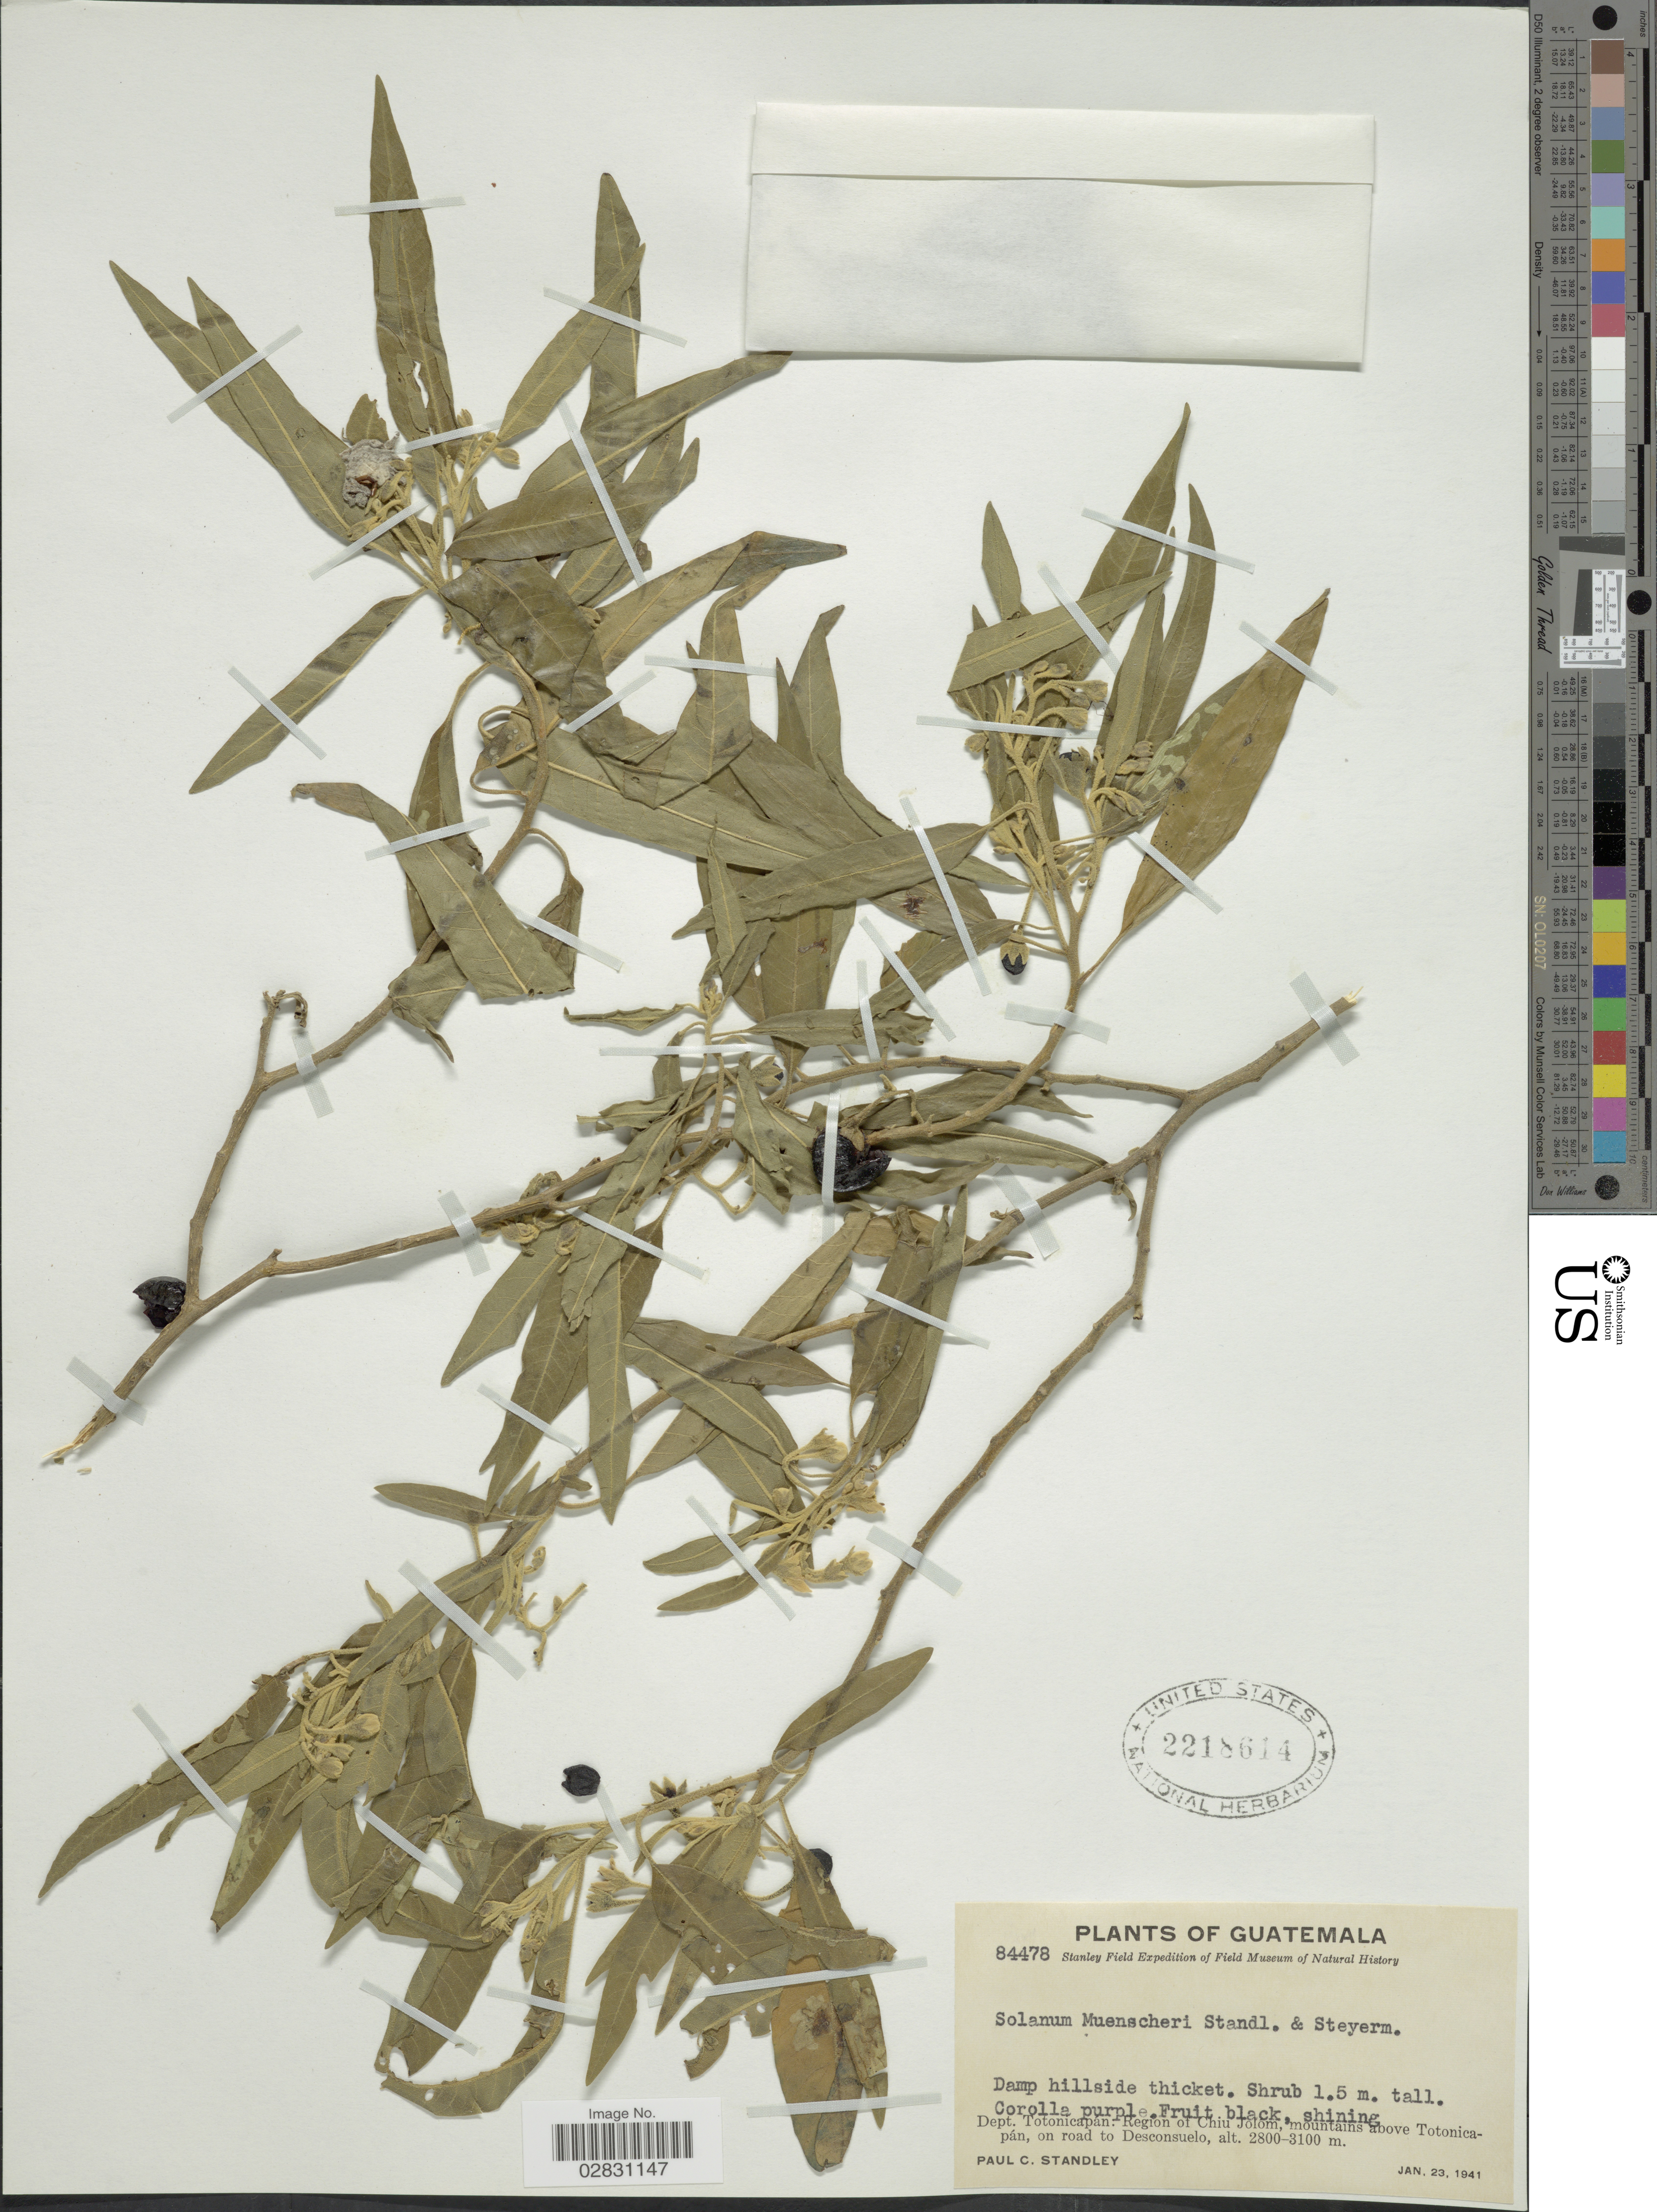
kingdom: Plantae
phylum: Tracheophyta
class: Magnoliopsida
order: Solanales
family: Solanaceae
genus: Solanum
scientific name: Solanum muenscheri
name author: Standl. & Steyerm.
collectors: P. C. Standley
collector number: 84478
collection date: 1941-01-23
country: Guatemala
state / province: Totonicapan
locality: Dept. Totonicapán: Region of Chiu Jolóm, mountains above Totonicapán, on road to Desconsuelo.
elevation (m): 2800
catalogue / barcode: US 2218614